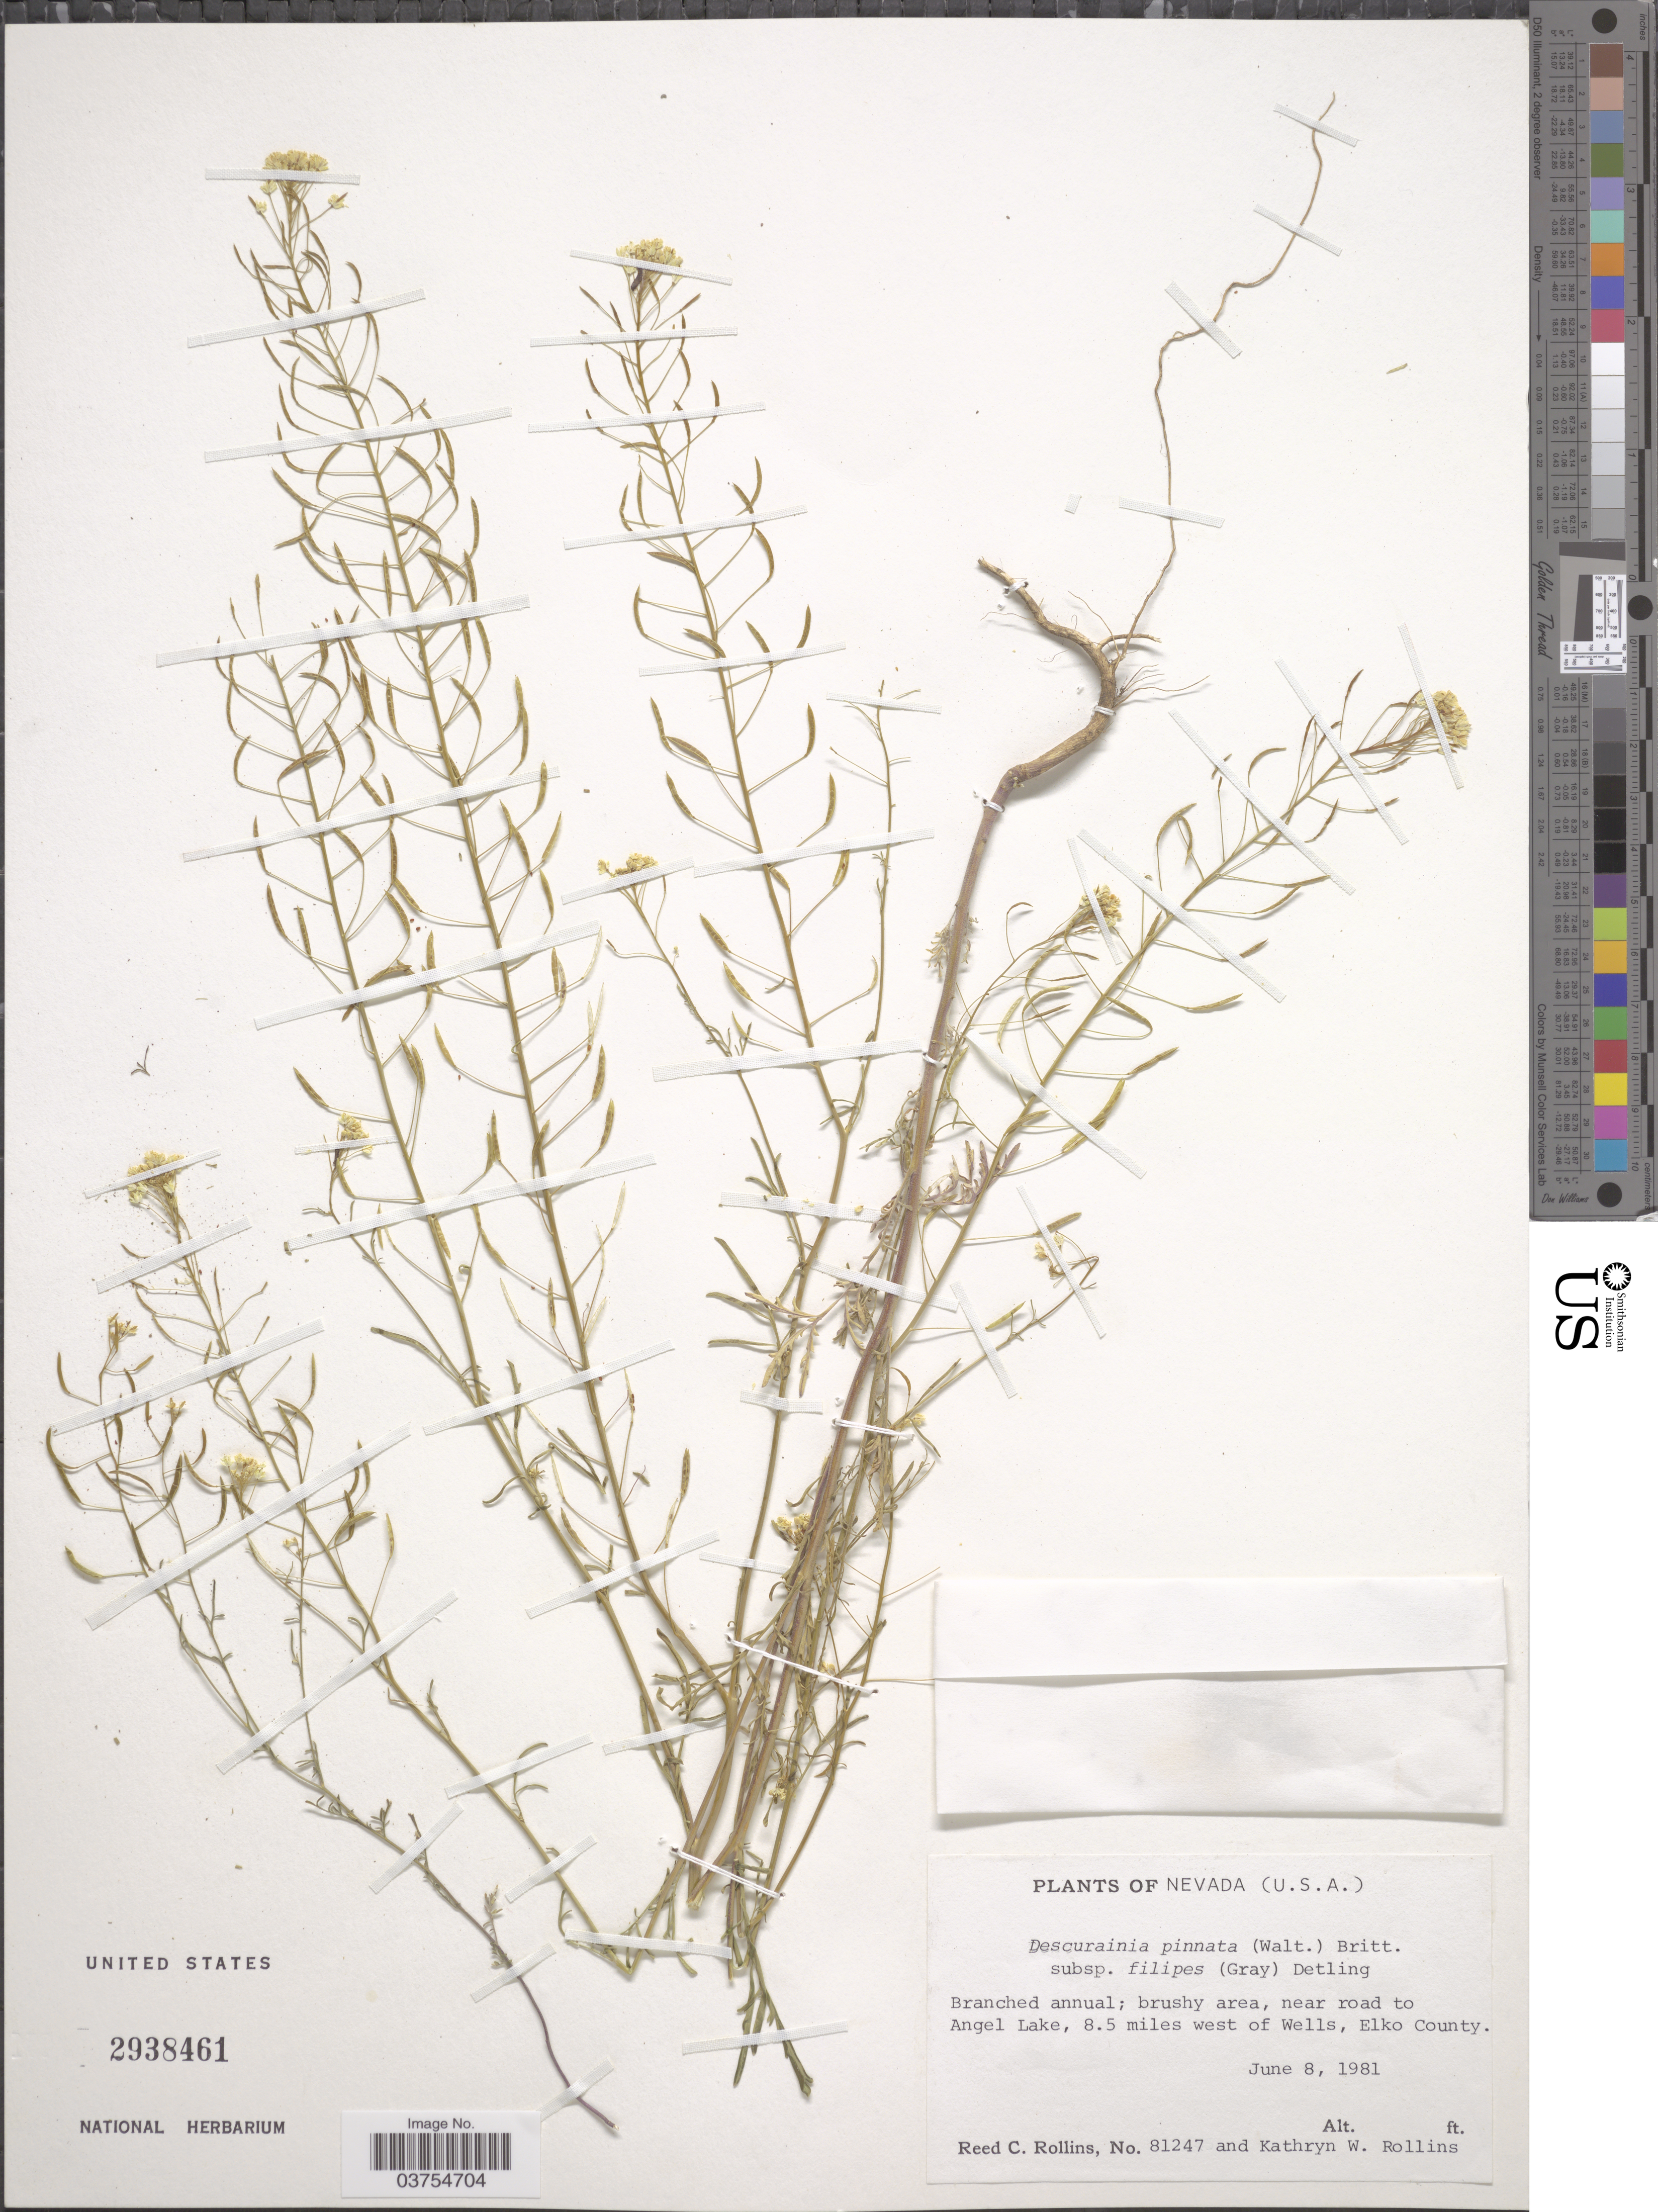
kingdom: Plantae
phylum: Tracheophyta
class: Magnoliopsida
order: Brassicales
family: Brassicaceae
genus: Descurainia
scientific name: Descurainia pinnata subsp. filipes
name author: (A. Gray) Detling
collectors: R. C. Rollins & K. W. Rollins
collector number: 81247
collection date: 1981-06-08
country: United States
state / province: Nevada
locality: Near road to Angel Lake, 8.5 miles west of Wells, Elko County.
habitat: brushy area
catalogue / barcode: US 2938461